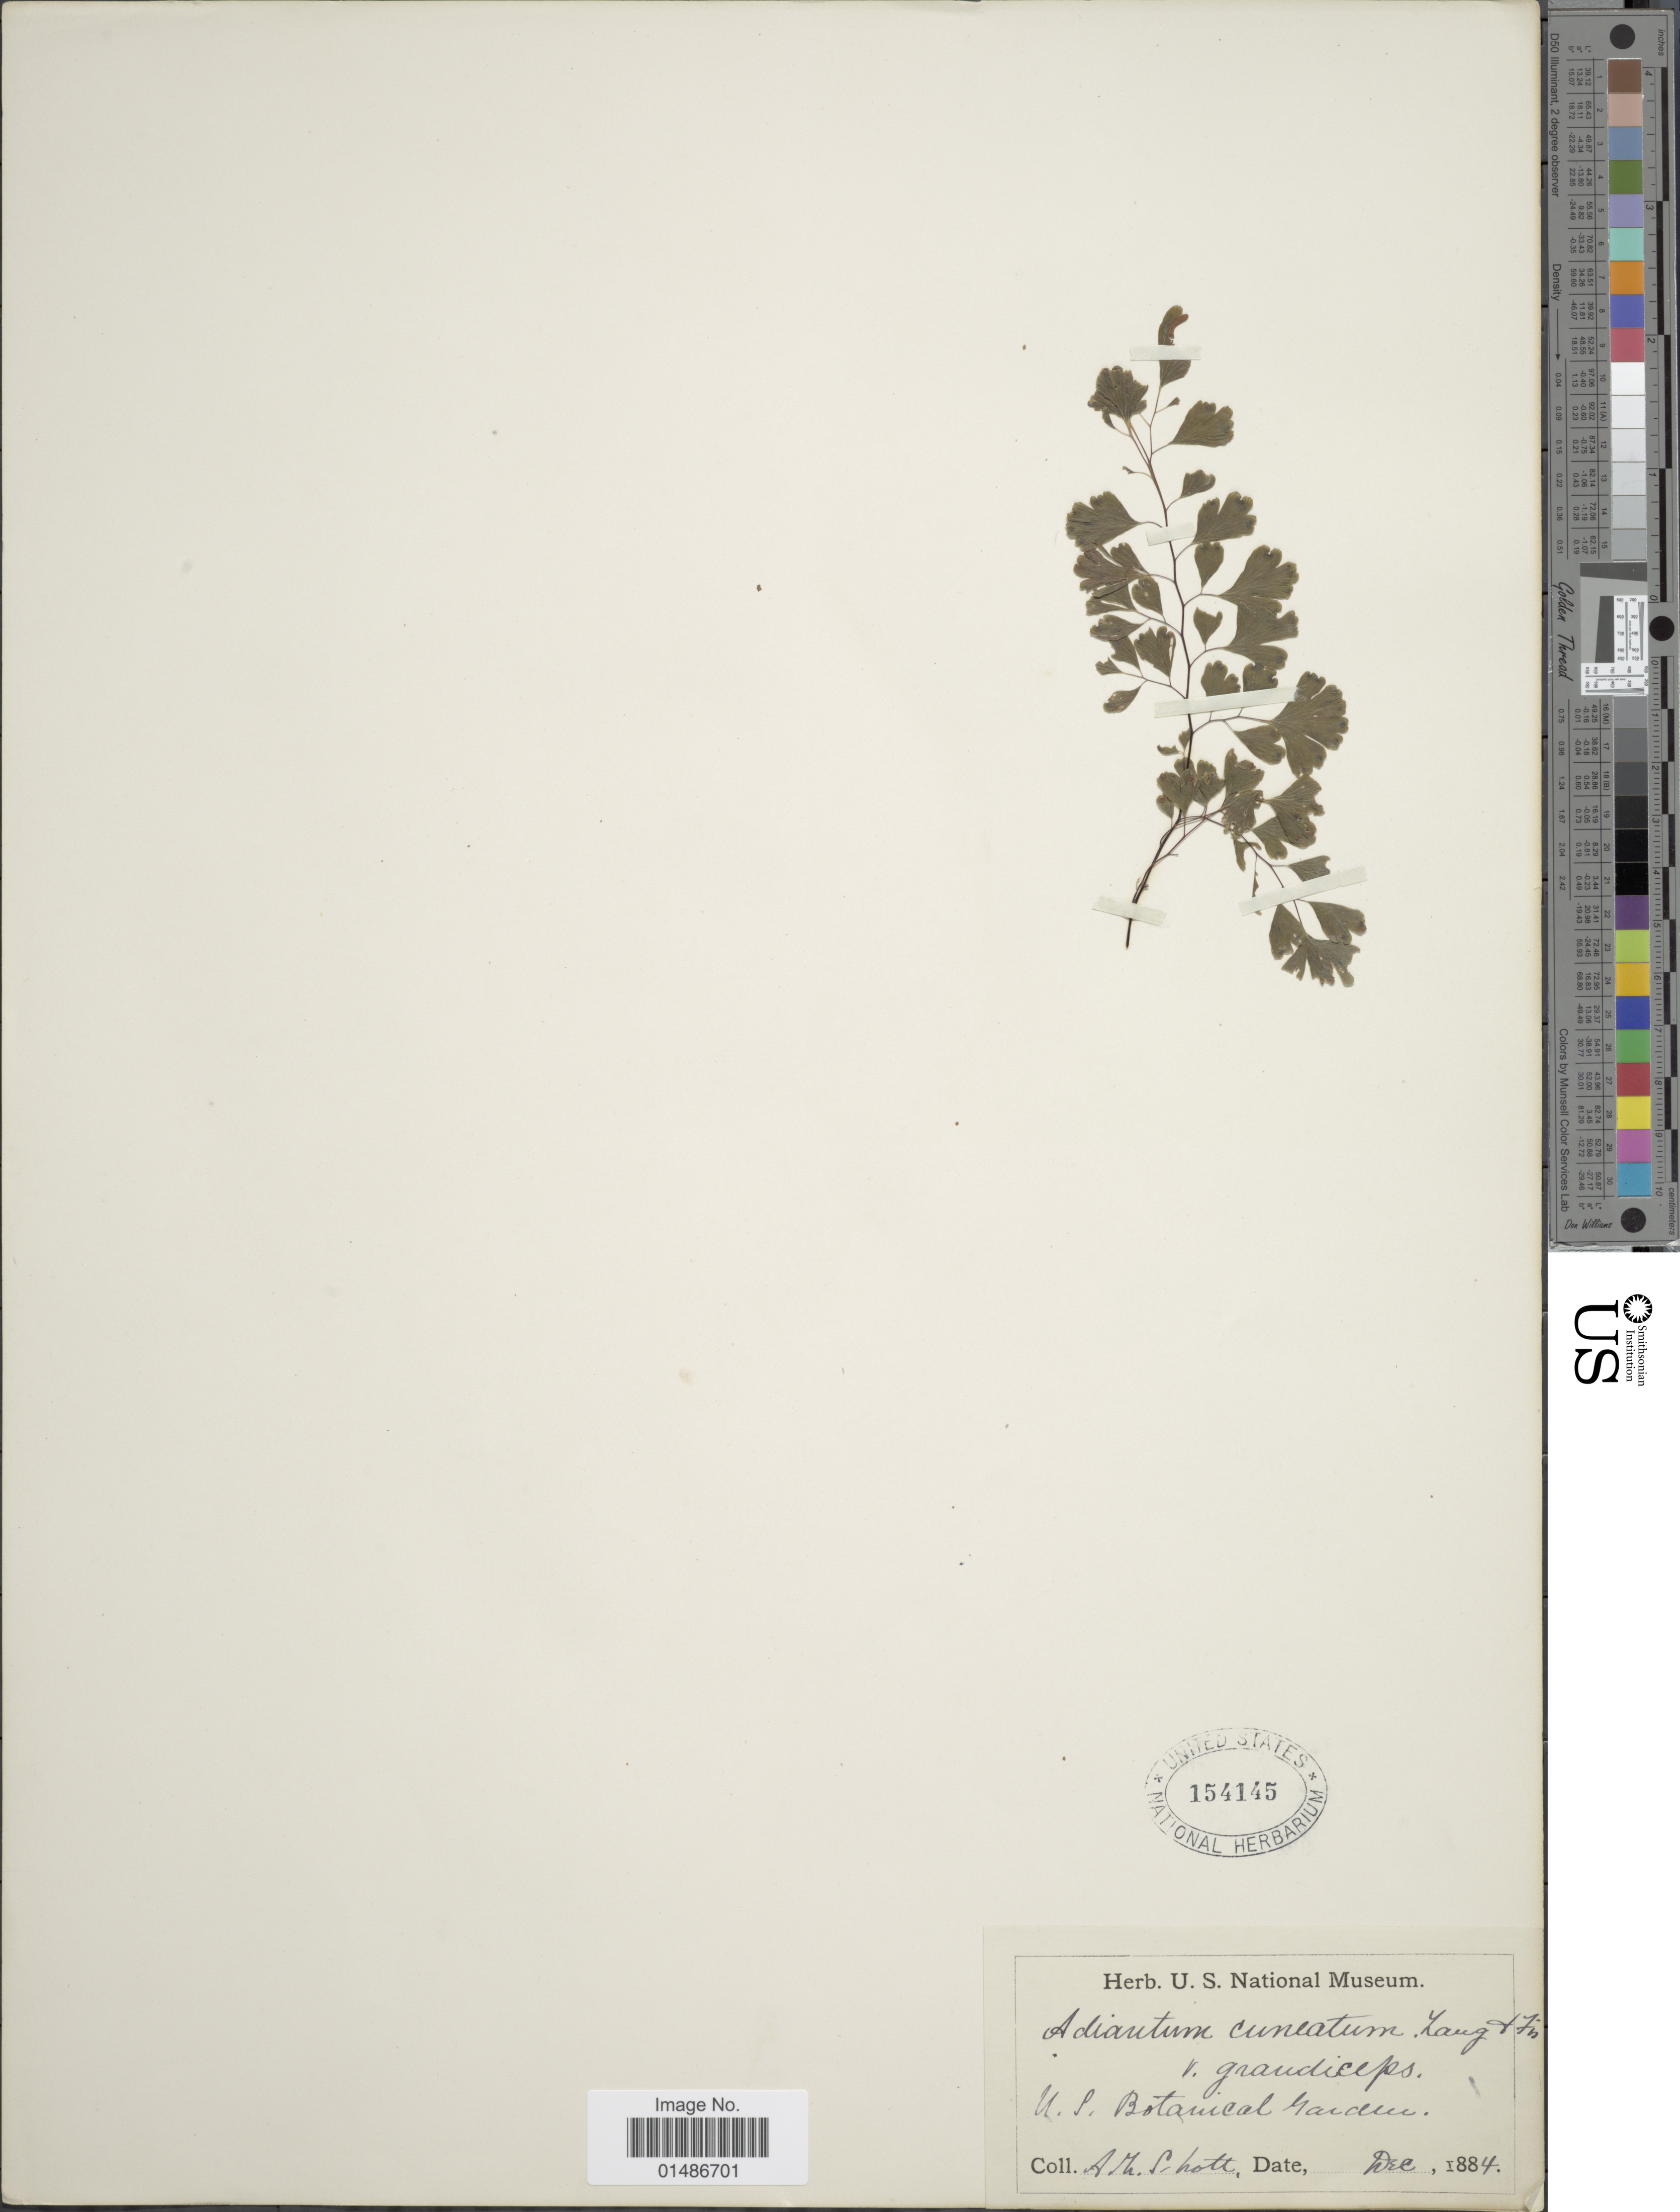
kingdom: Plantae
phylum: Tracheophyta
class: Polypodiopsida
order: Polypodiales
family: Pteridaceae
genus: Adiantum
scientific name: Adiantum raddianum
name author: C. Presl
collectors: A. L. Schott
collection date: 1884-12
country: United States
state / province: District of Columbia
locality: U.S. Botanical Garden.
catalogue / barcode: US 154145